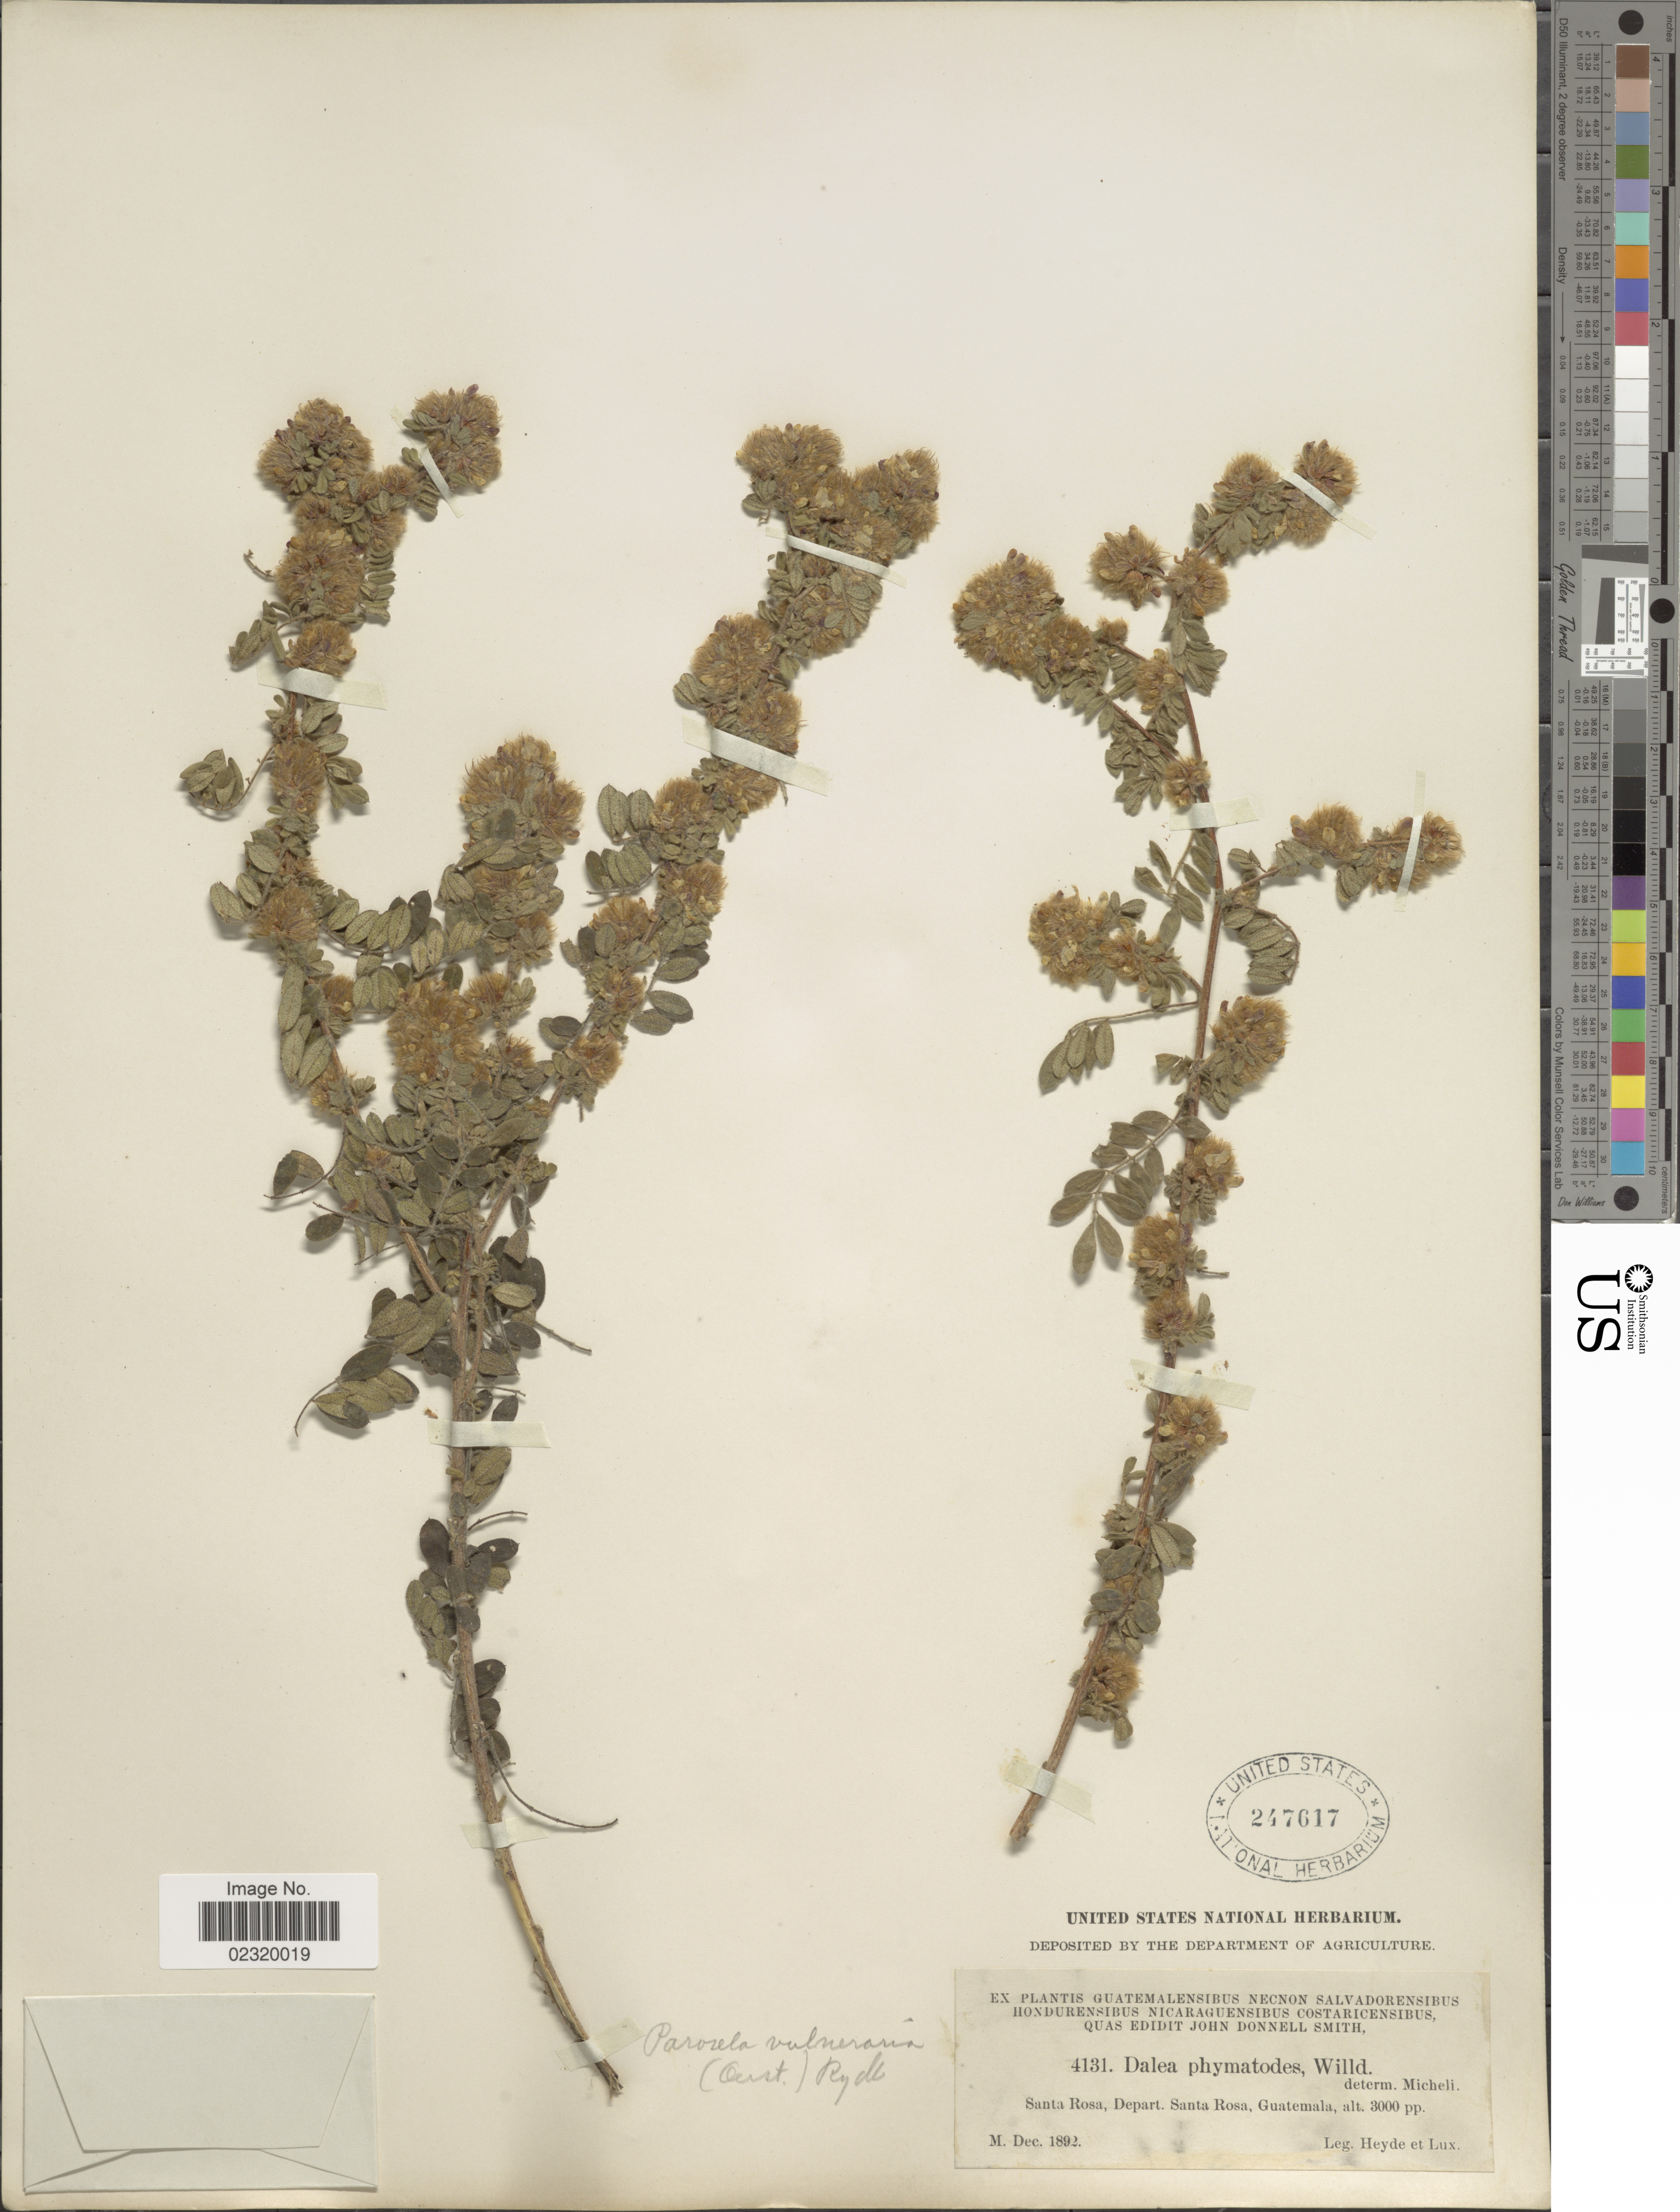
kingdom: Plantae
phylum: Tracheophyta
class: Magnoliopsida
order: Fabales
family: Fabaceae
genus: Dalea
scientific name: Dalea scandens var. vulneraria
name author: (Oerst.) Barneby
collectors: Heyde & Lux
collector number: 4131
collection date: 1892-12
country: Guatemala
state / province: Santa Rosa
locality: Santa Rosa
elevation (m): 914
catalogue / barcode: US 247617